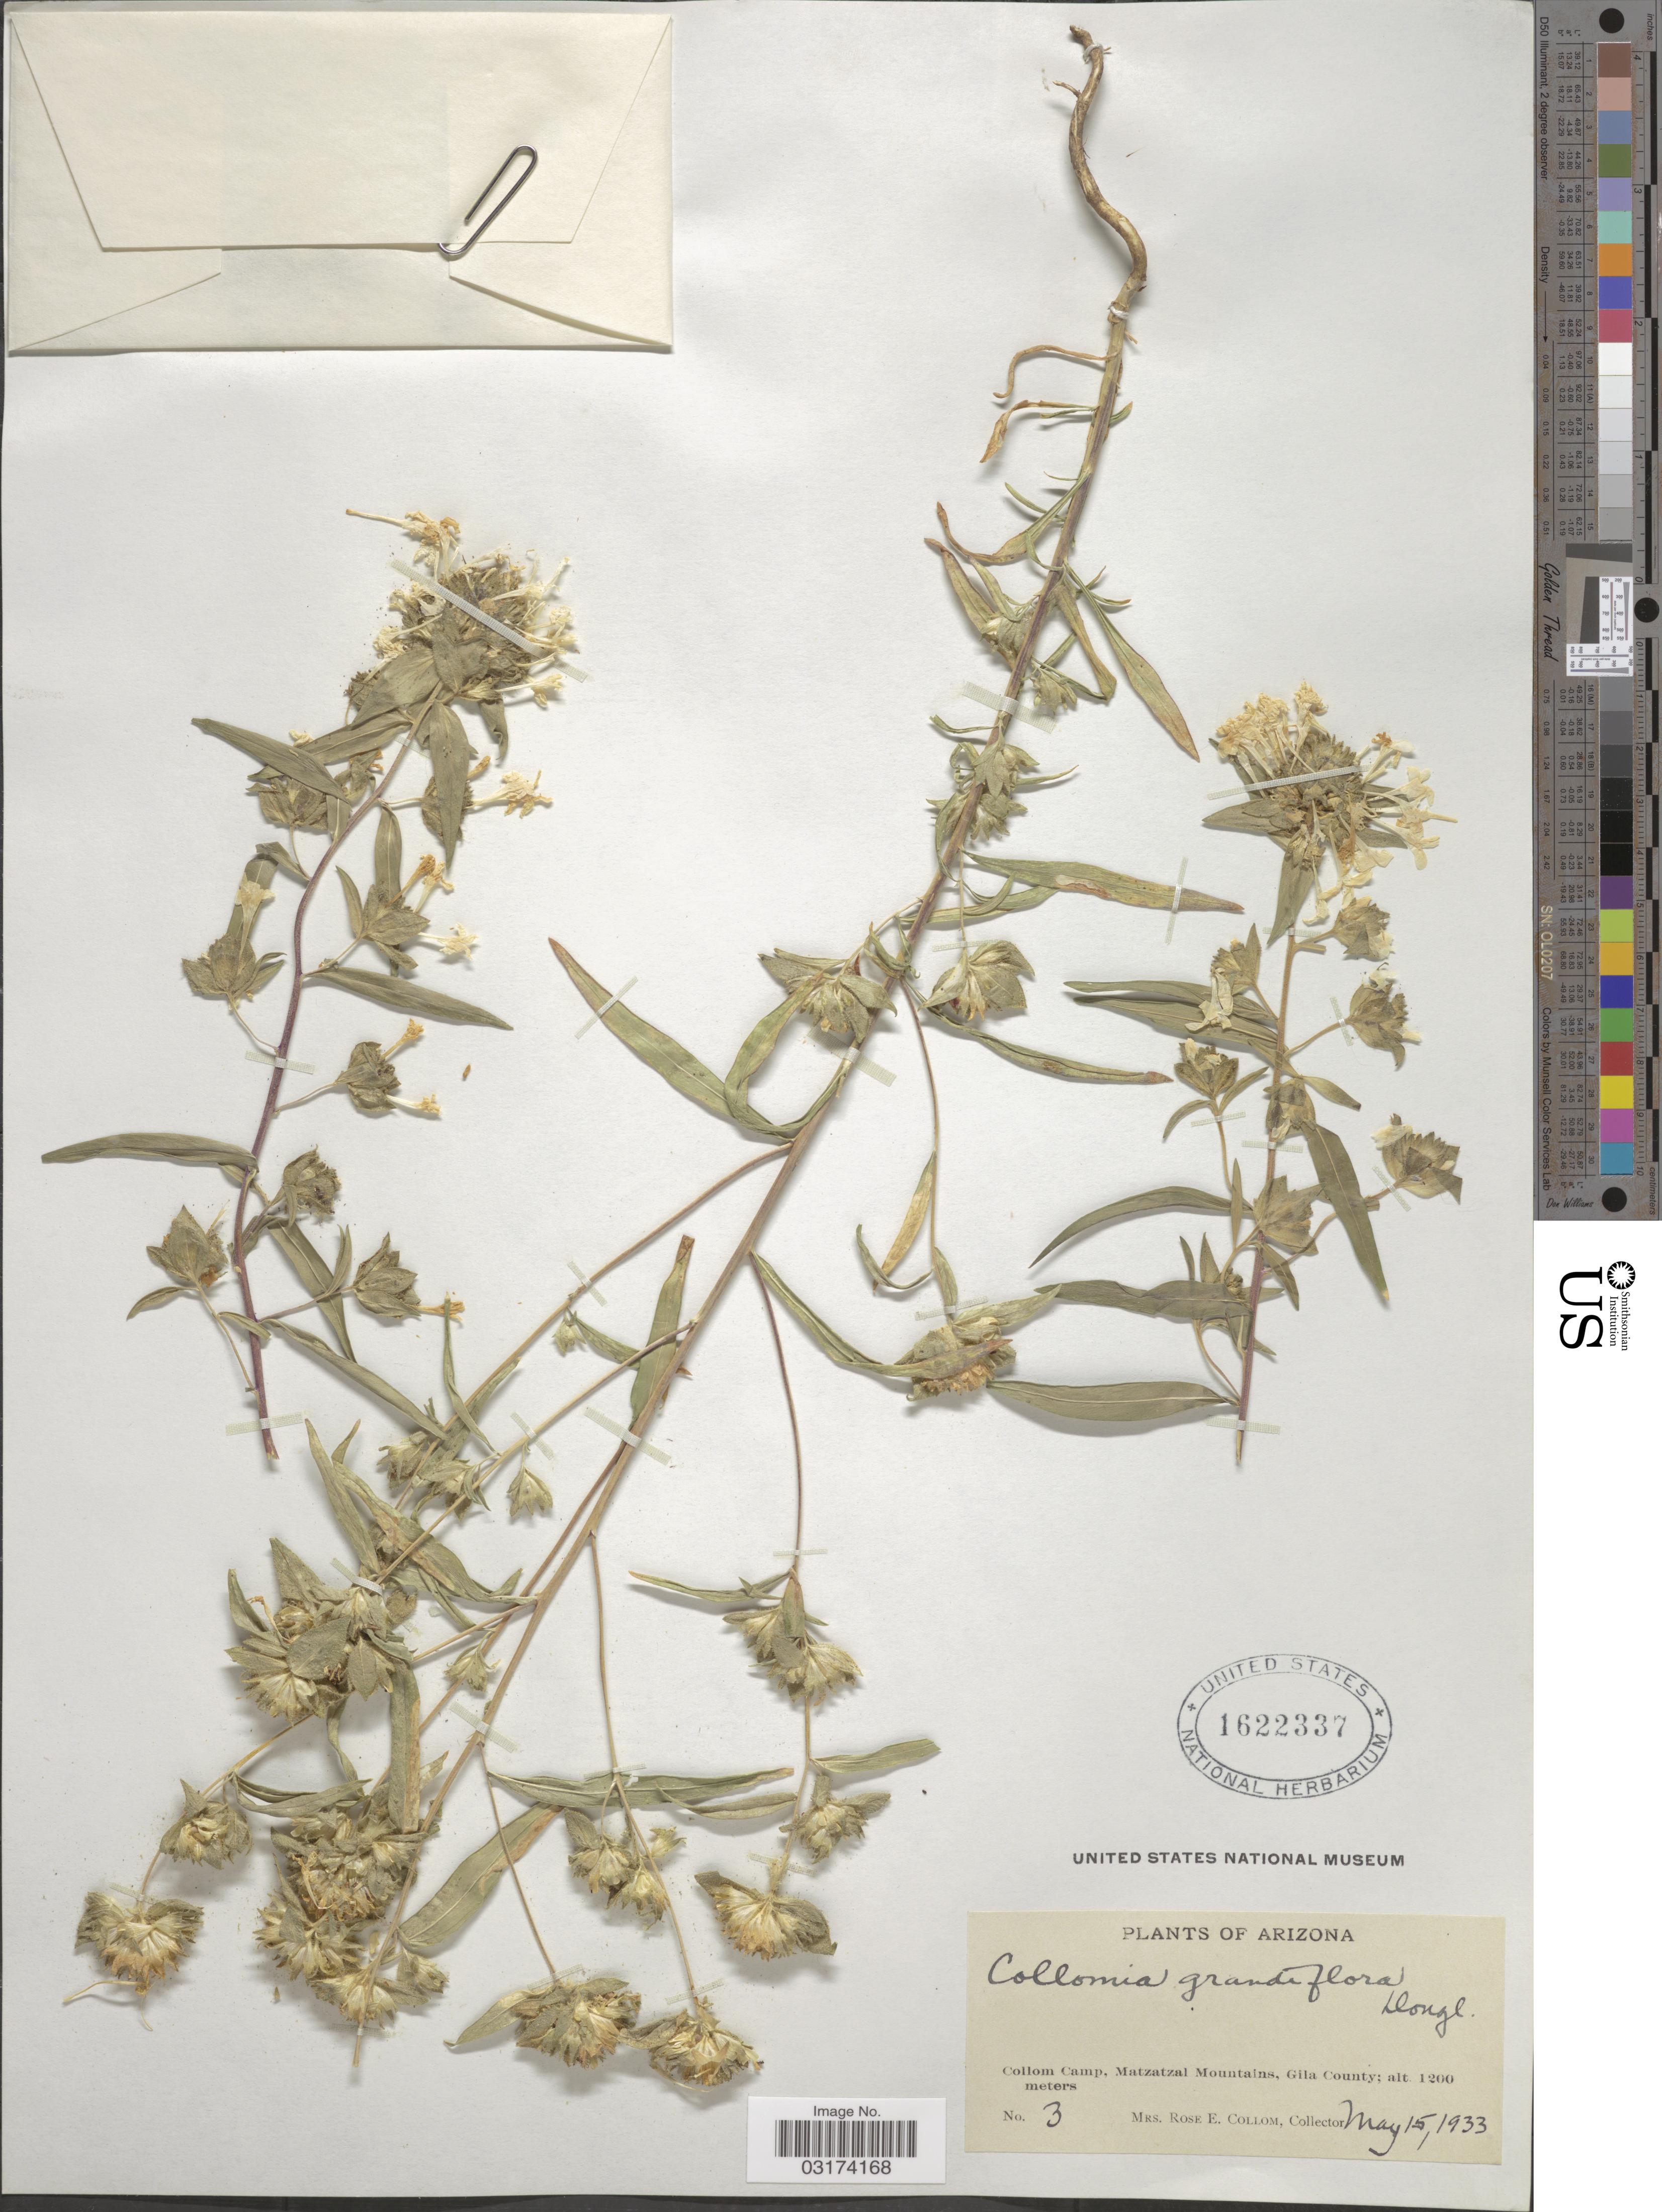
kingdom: Plantae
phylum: Tracheophyta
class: Magnoliopsida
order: Ericales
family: Polemoniaceae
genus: Collomia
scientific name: Collomia grandiflora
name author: Douglas ex Lindl.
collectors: R. E. Collom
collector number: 3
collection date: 1933-05-15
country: United States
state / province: Arizona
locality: Collom Camp, Matzatzal Mountains, Gila County.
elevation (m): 1200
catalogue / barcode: US 1622337